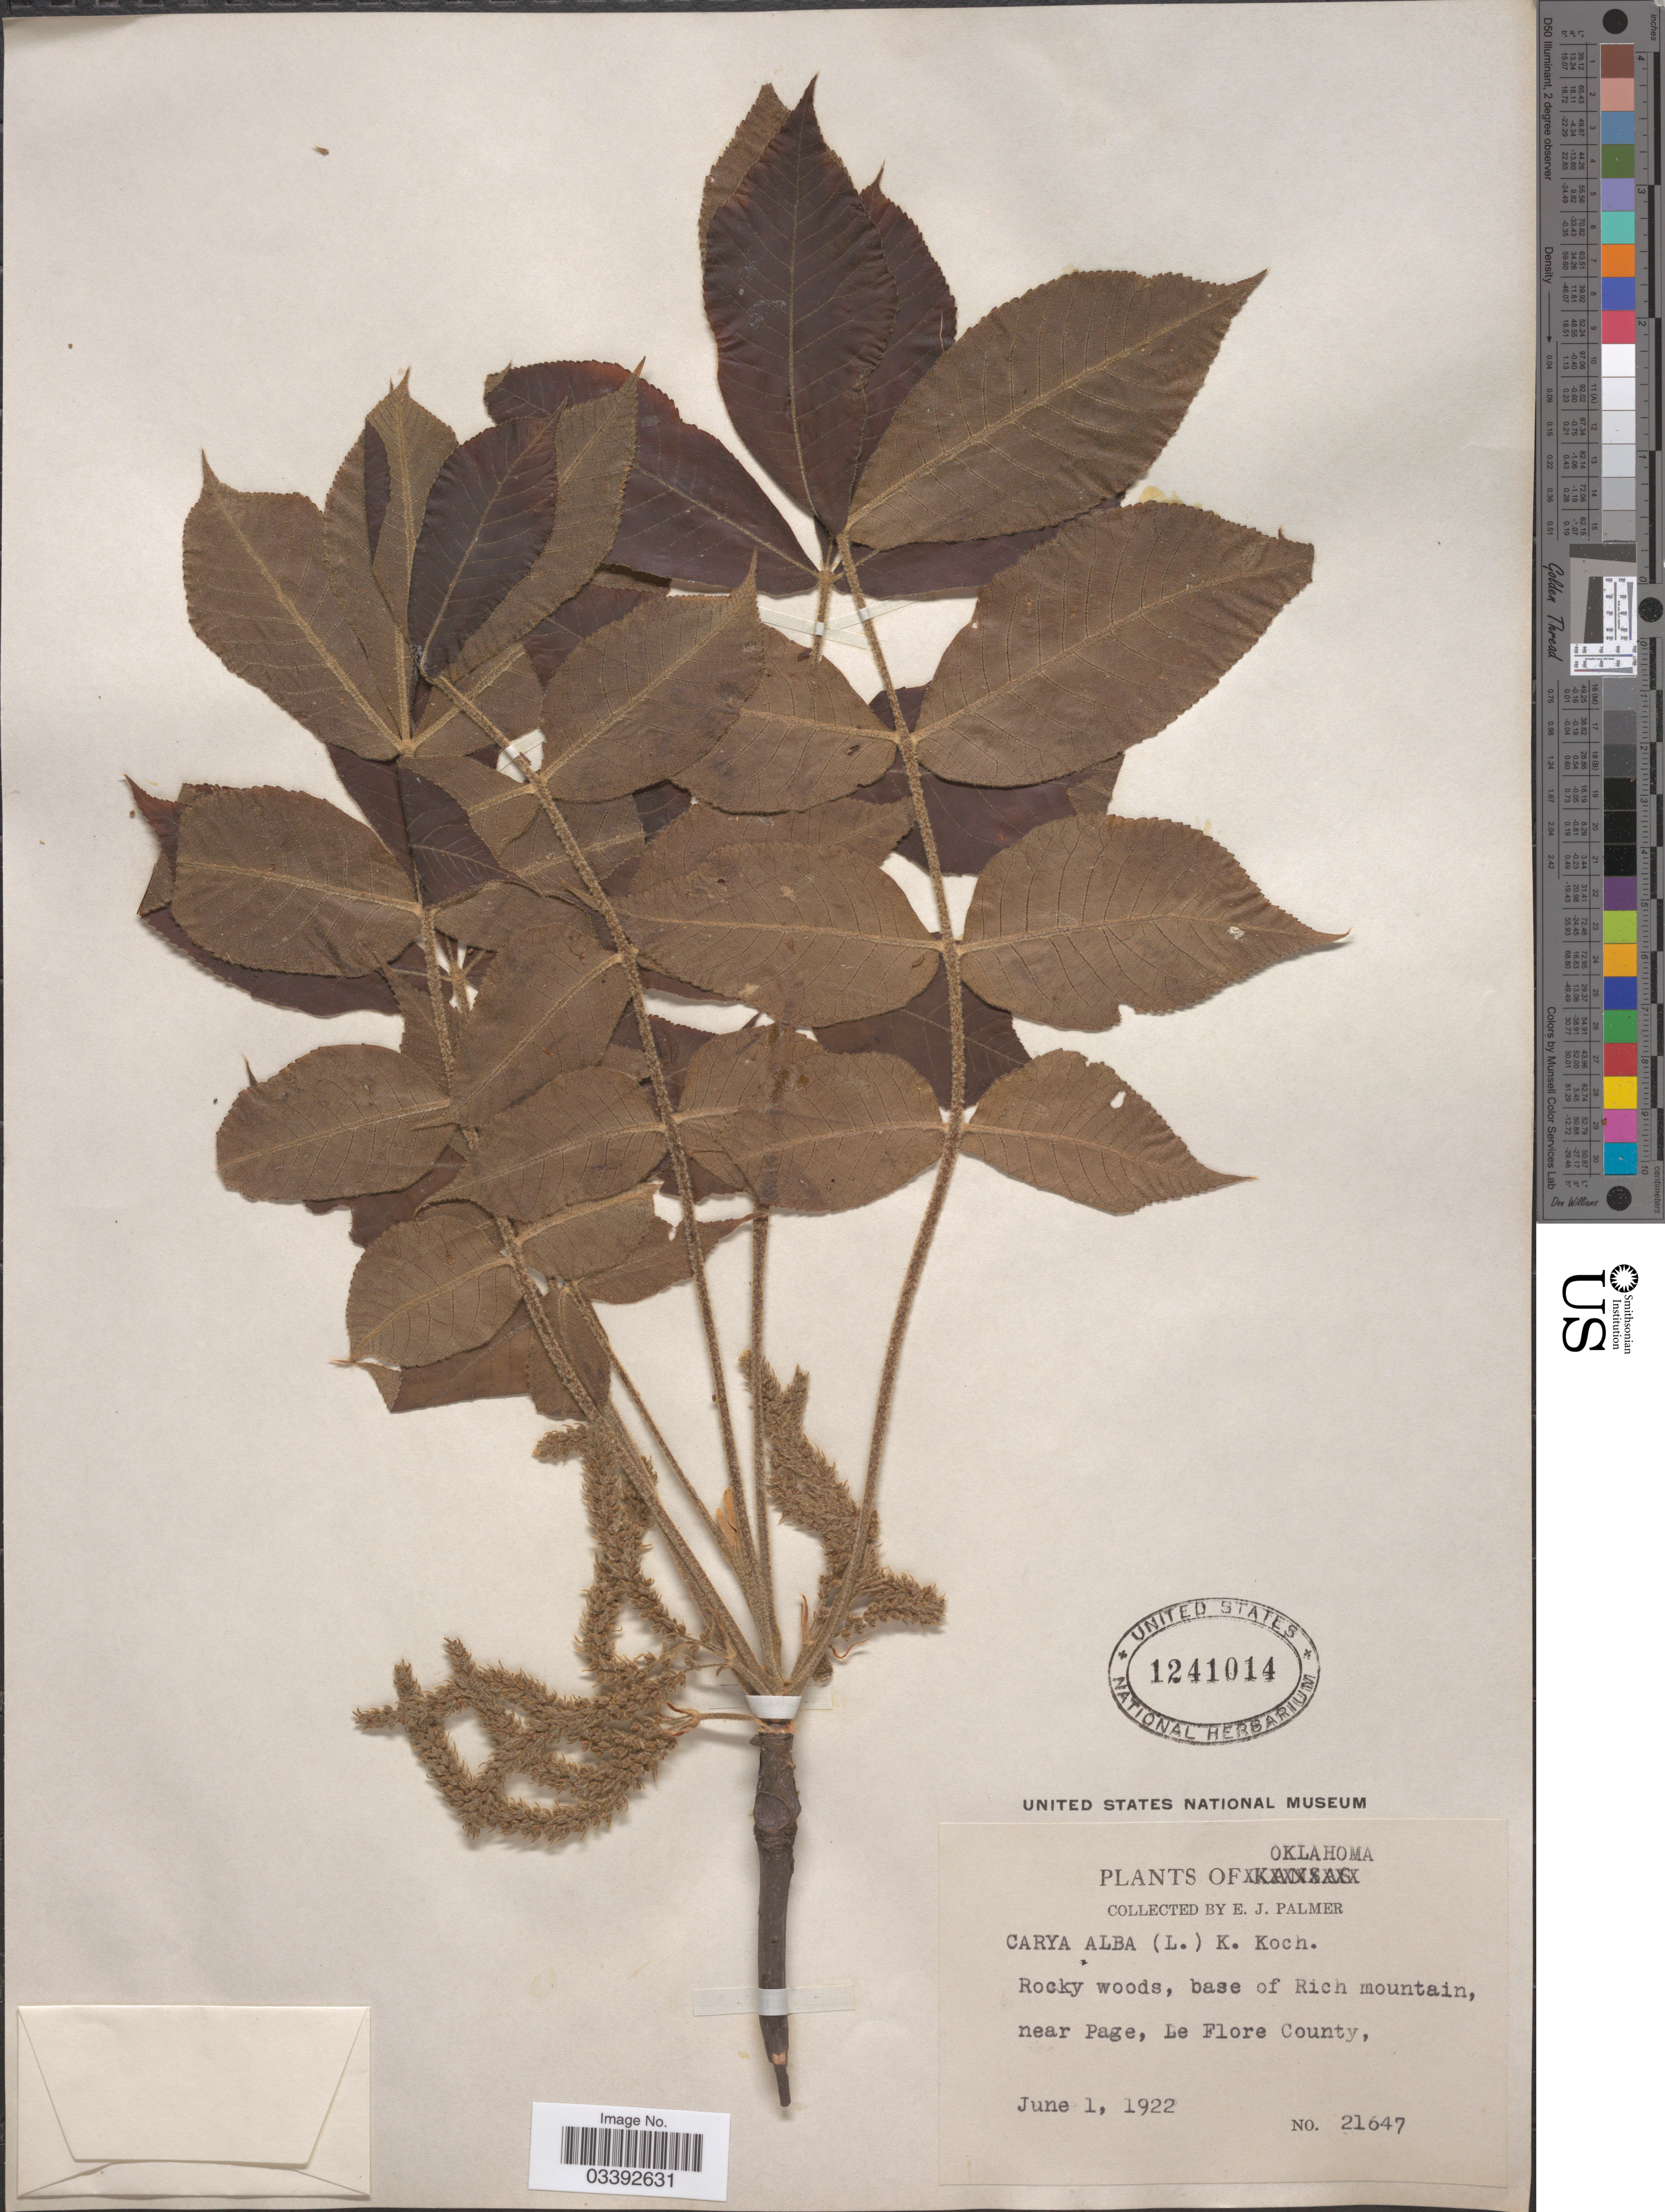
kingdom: Plantae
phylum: Tracheophyta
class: Magnoliopsida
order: Fagales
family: Juglandaceae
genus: Carya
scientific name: Carya tomentosa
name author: (Lam.) Nutt.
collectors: E. J. Palmer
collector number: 21647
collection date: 1922-06-01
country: United States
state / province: Oklahoma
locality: Base of Rich mountain, near Page, Le Flore County.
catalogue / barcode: US 1241014